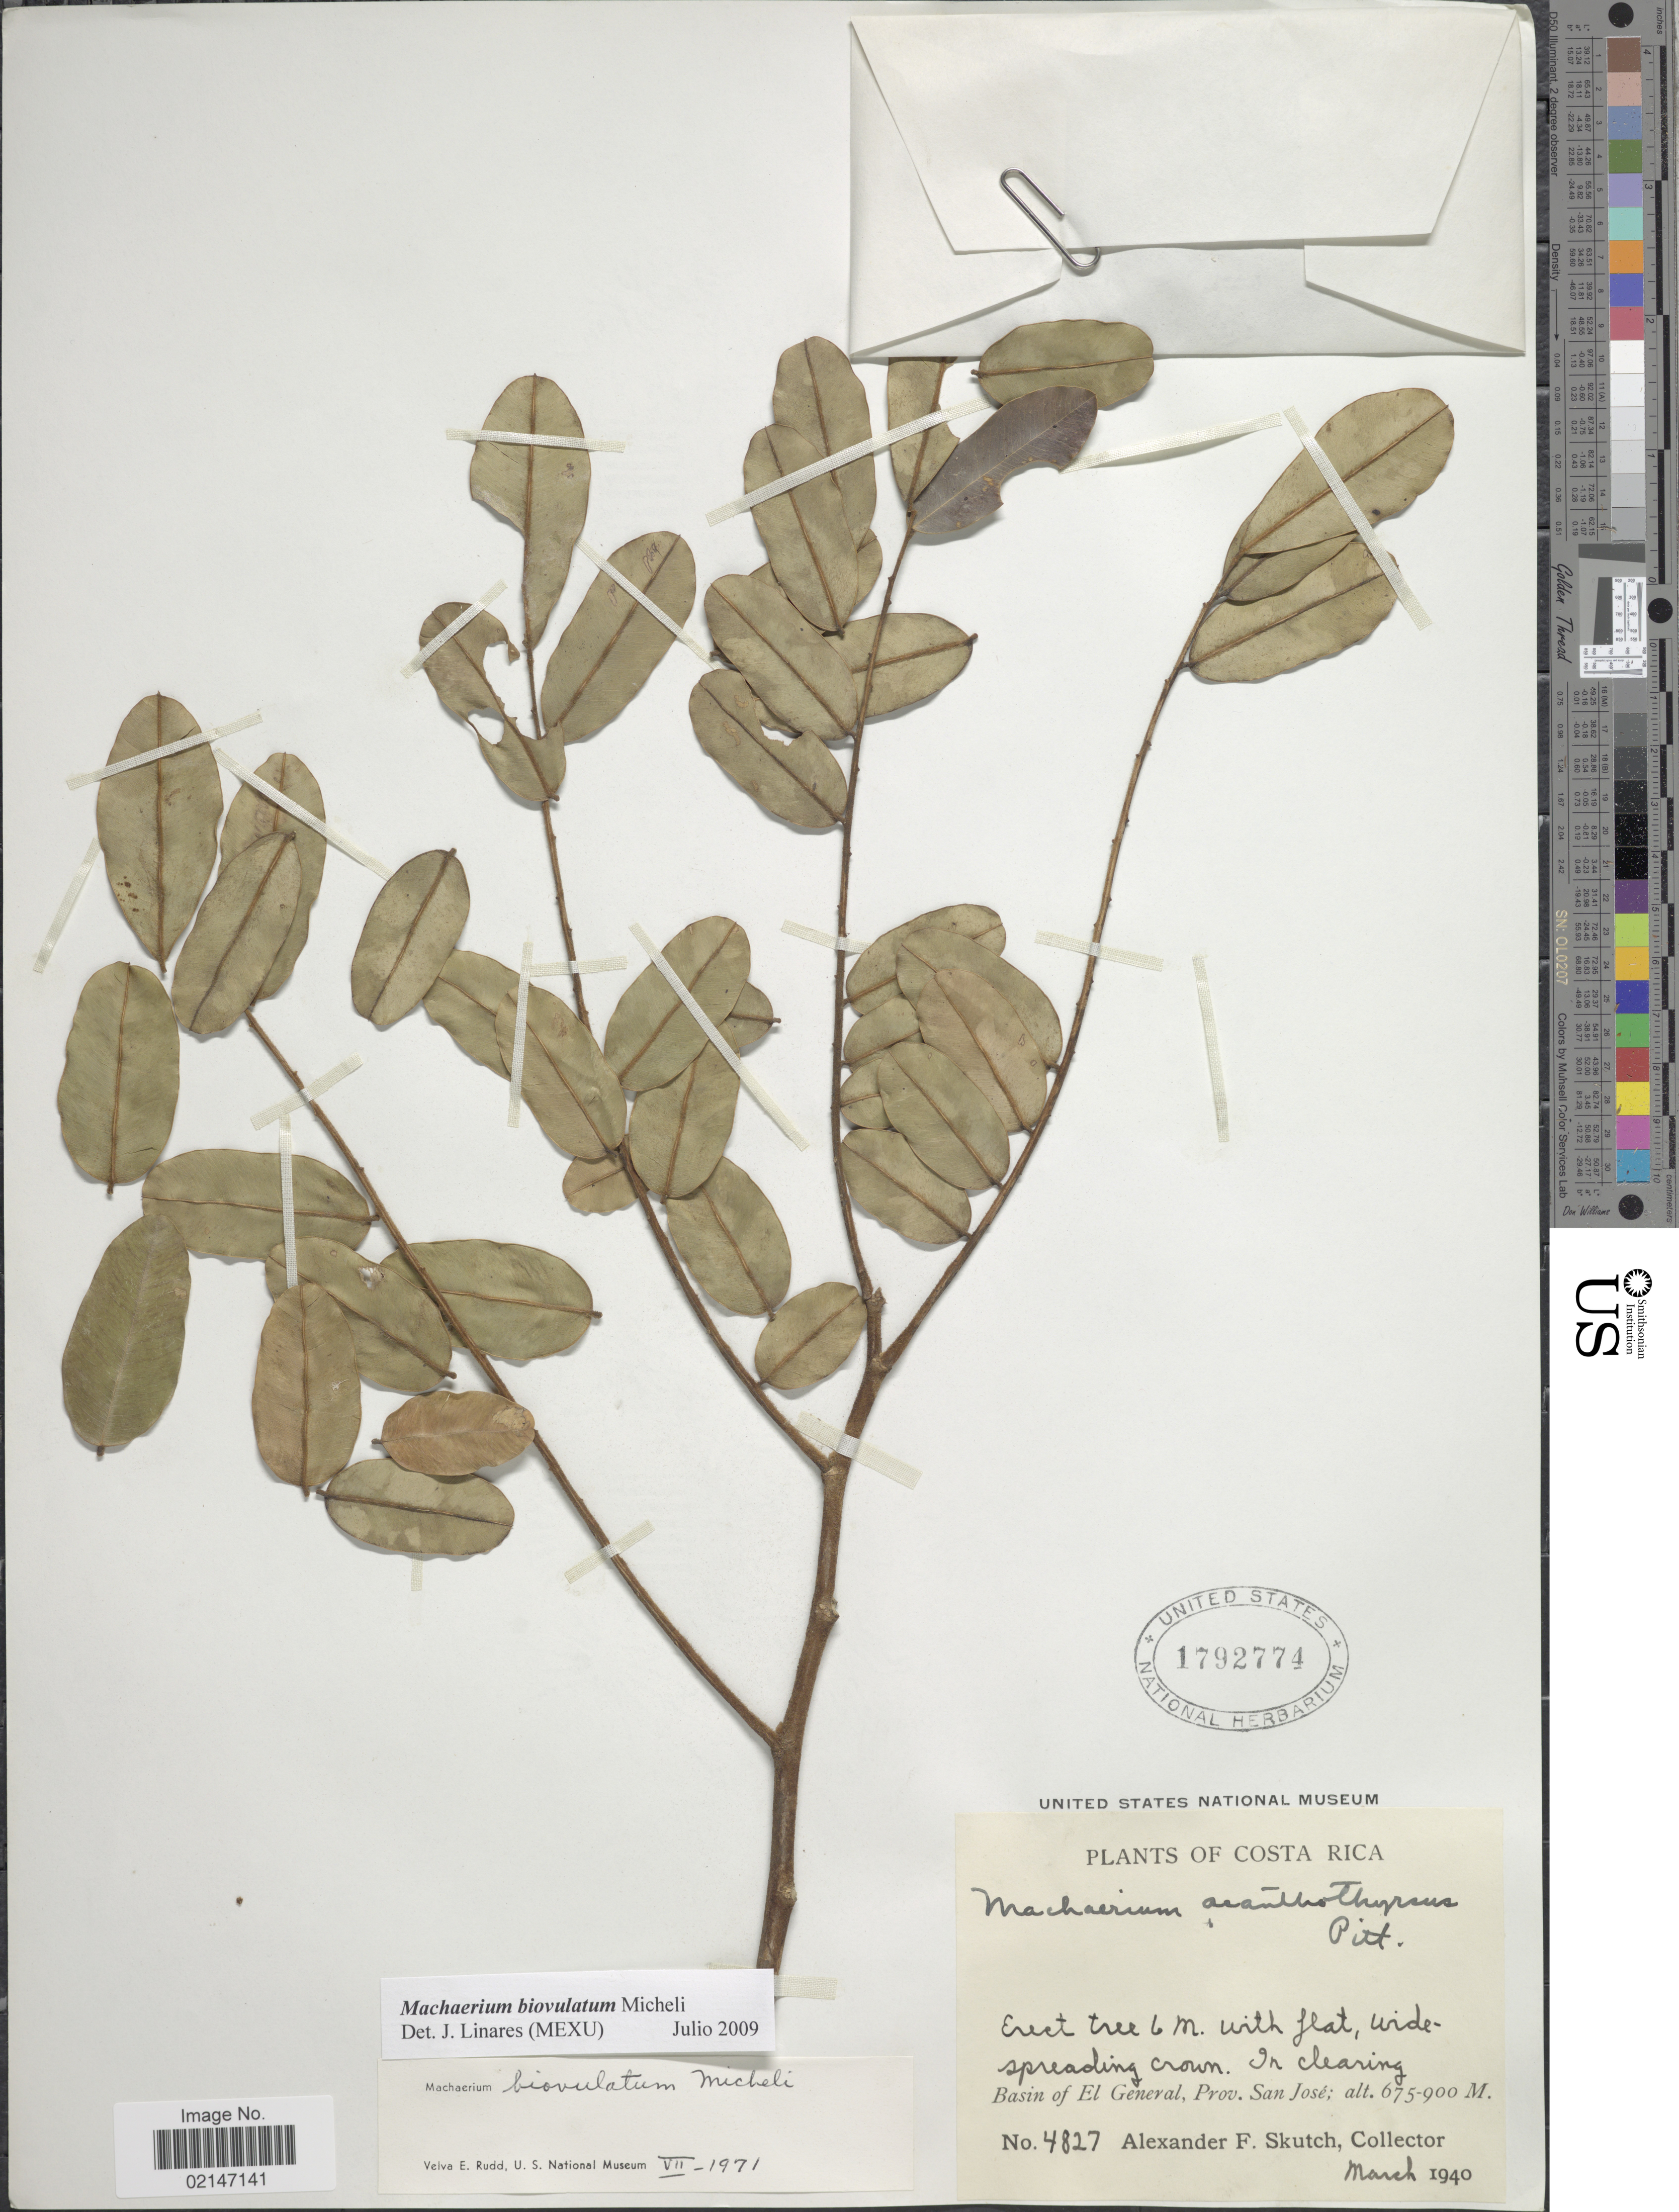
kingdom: Plantae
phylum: Tracheophyta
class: Magnoliopsida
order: Fabales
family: Fabaceae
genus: Machaerium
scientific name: Machaerium biovulatum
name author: Micheli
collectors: A. F. Skutch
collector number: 4827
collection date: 1940-03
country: Costa Rica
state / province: San José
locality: In clearing Basin of El General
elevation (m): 675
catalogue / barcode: US 1792774